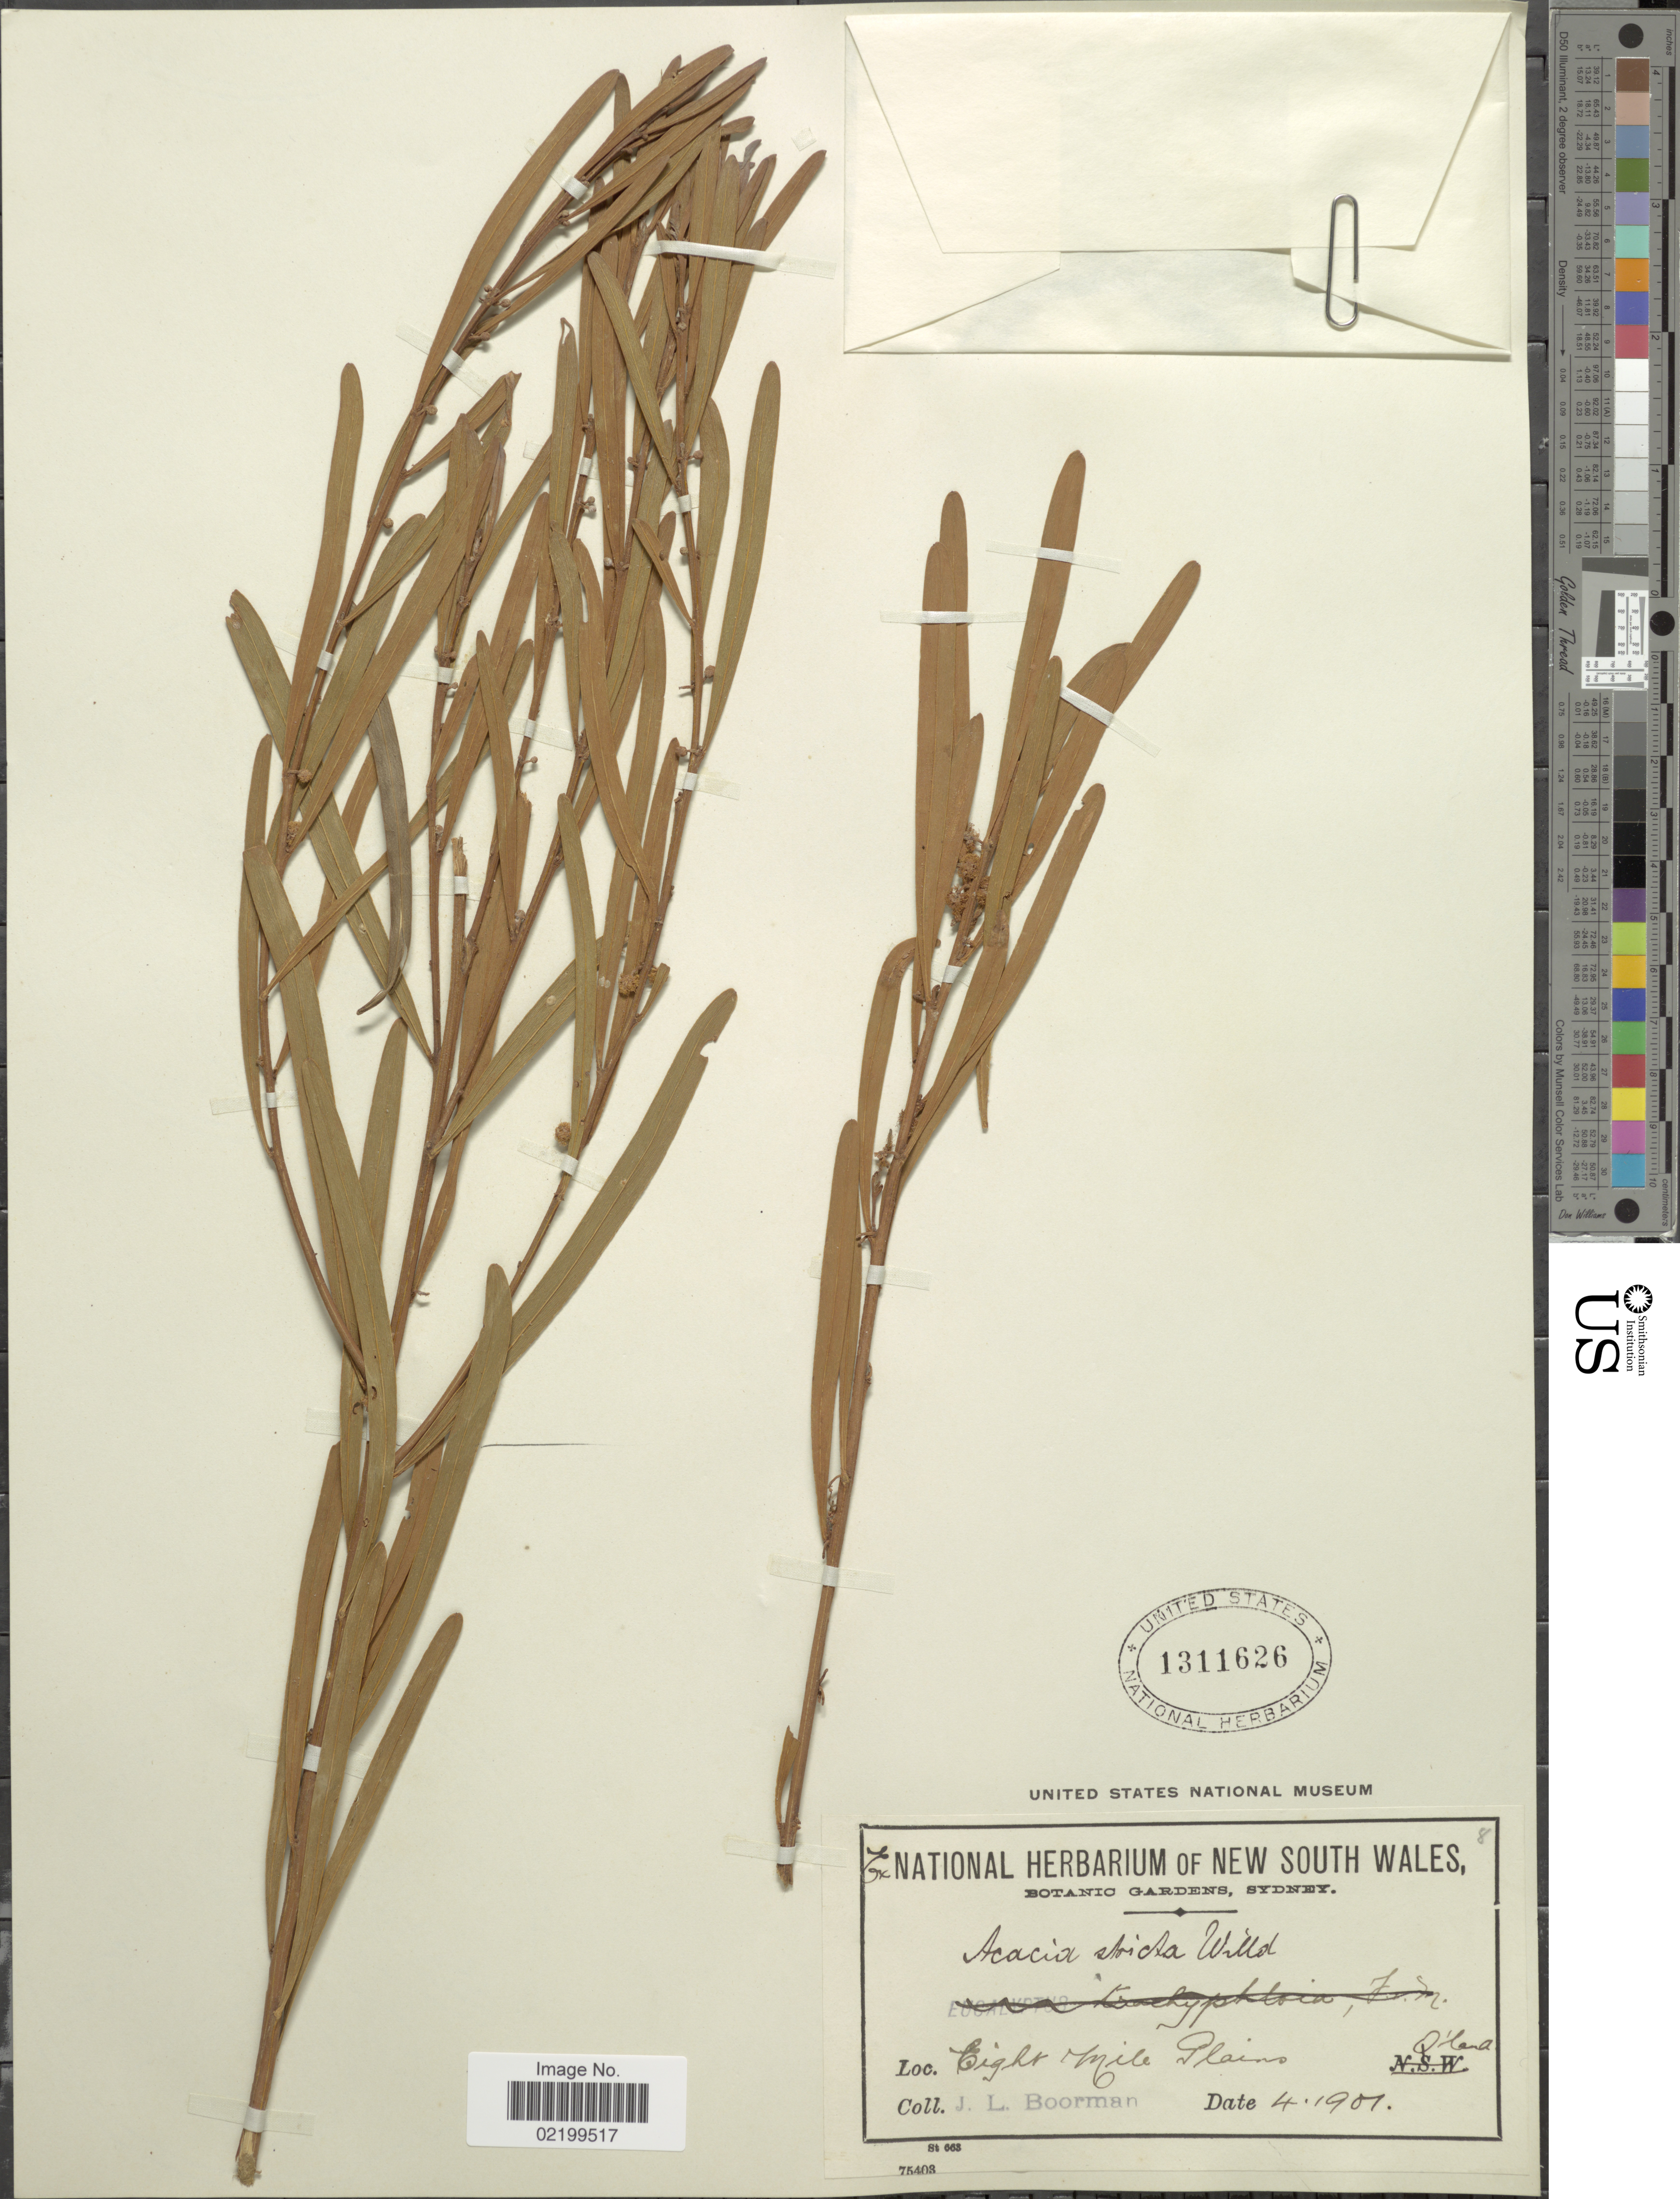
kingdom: Plantae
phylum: Tracheophyta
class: Magnoliopsida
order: Fabales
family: Fabaceae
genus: Acacia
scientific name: Acacia stricta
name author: (Andrews) Willd.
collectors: J. Boorman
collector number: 8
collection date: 1901-04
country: Australia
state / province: Queensland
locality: Eight Mile Plains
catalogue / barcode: US 1311626